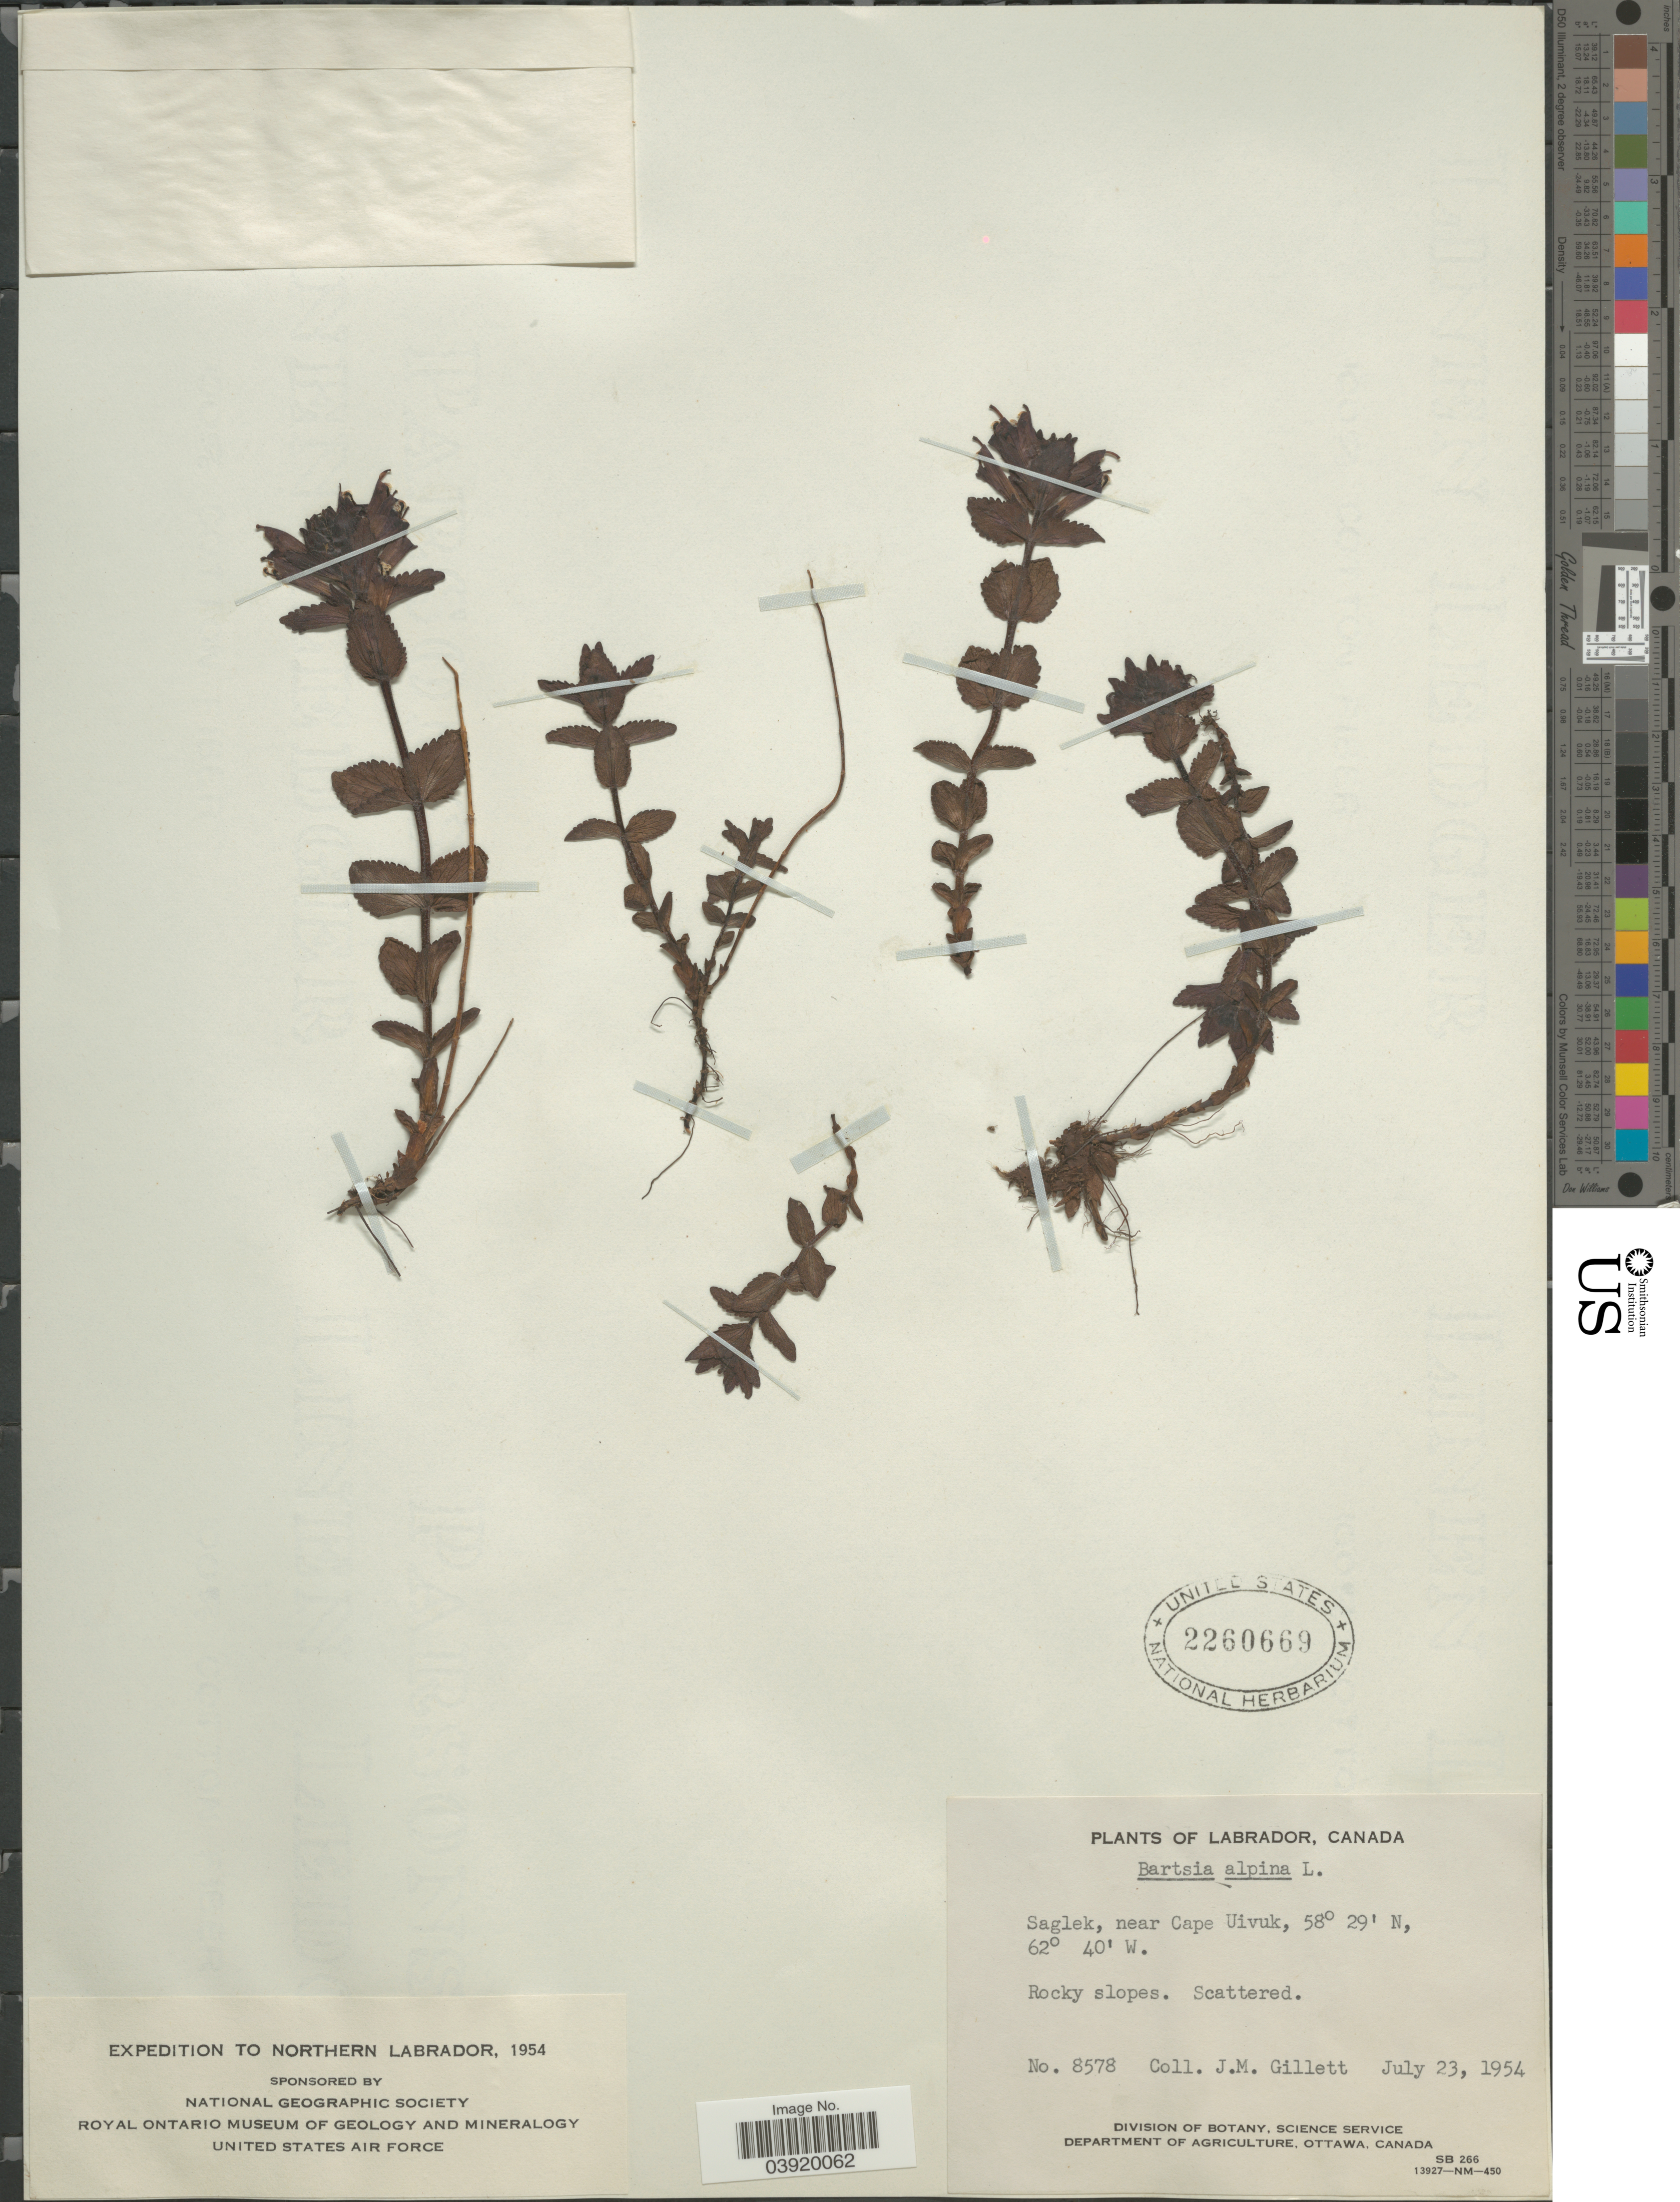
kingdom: Plantae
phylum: Tracheophyta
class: Magnoliopsida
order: Lamiales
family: Orobanchaceae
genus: Bartsia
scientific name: Bartsia alpina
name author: L.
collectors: J. M. Gillett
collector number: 8578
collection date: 1954-07-23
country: Canada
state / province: Newfoundland and Labrador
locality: Northern Labrador. Saglek, near Cape Uivuk.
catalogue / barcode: US 2260669